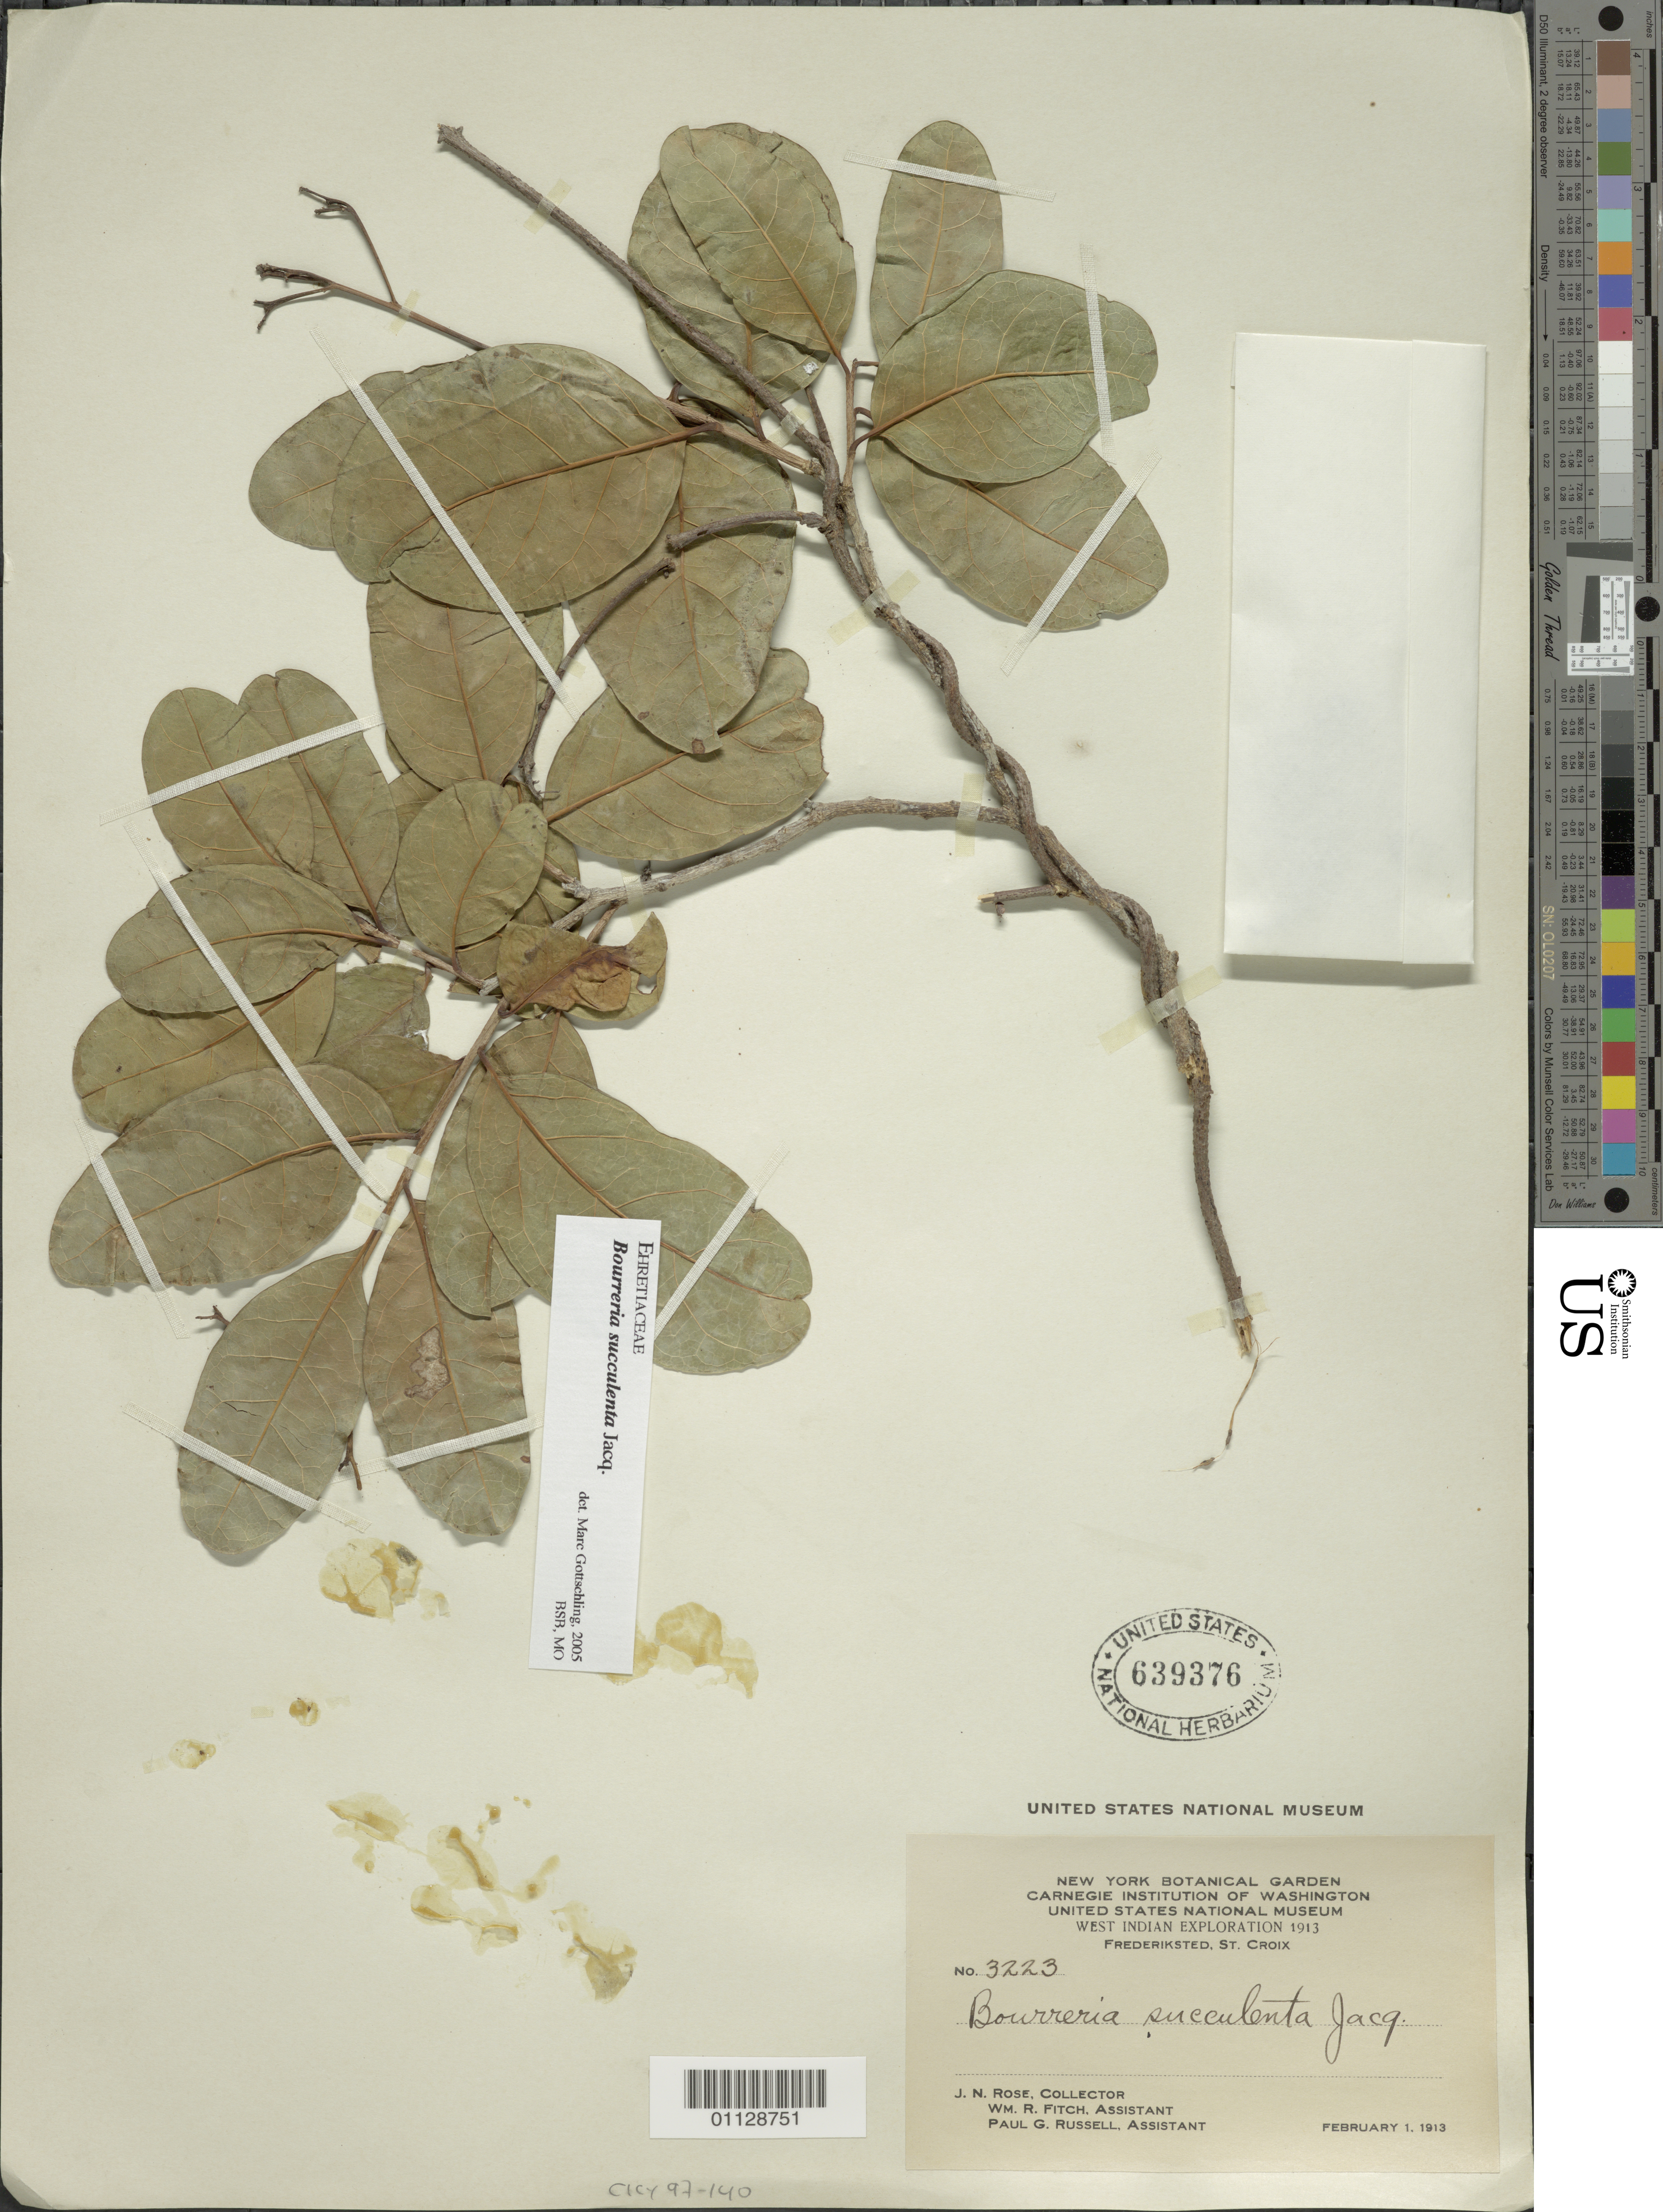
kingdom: Plantae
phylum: Tracheophyta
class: Magnoliopsida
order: Boraginales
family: Ehretiaceae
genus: Bourreria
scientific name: Bourreria succulenta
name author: Jacq.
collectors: J. N. Rose, W. R. Fitch & P. G. Russell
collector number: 3223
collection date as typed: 01 Feb 1913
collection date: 1913-02-01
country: U.S. Virgin Islands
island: St. Croix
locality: Frederiksted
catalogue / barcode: US 639376